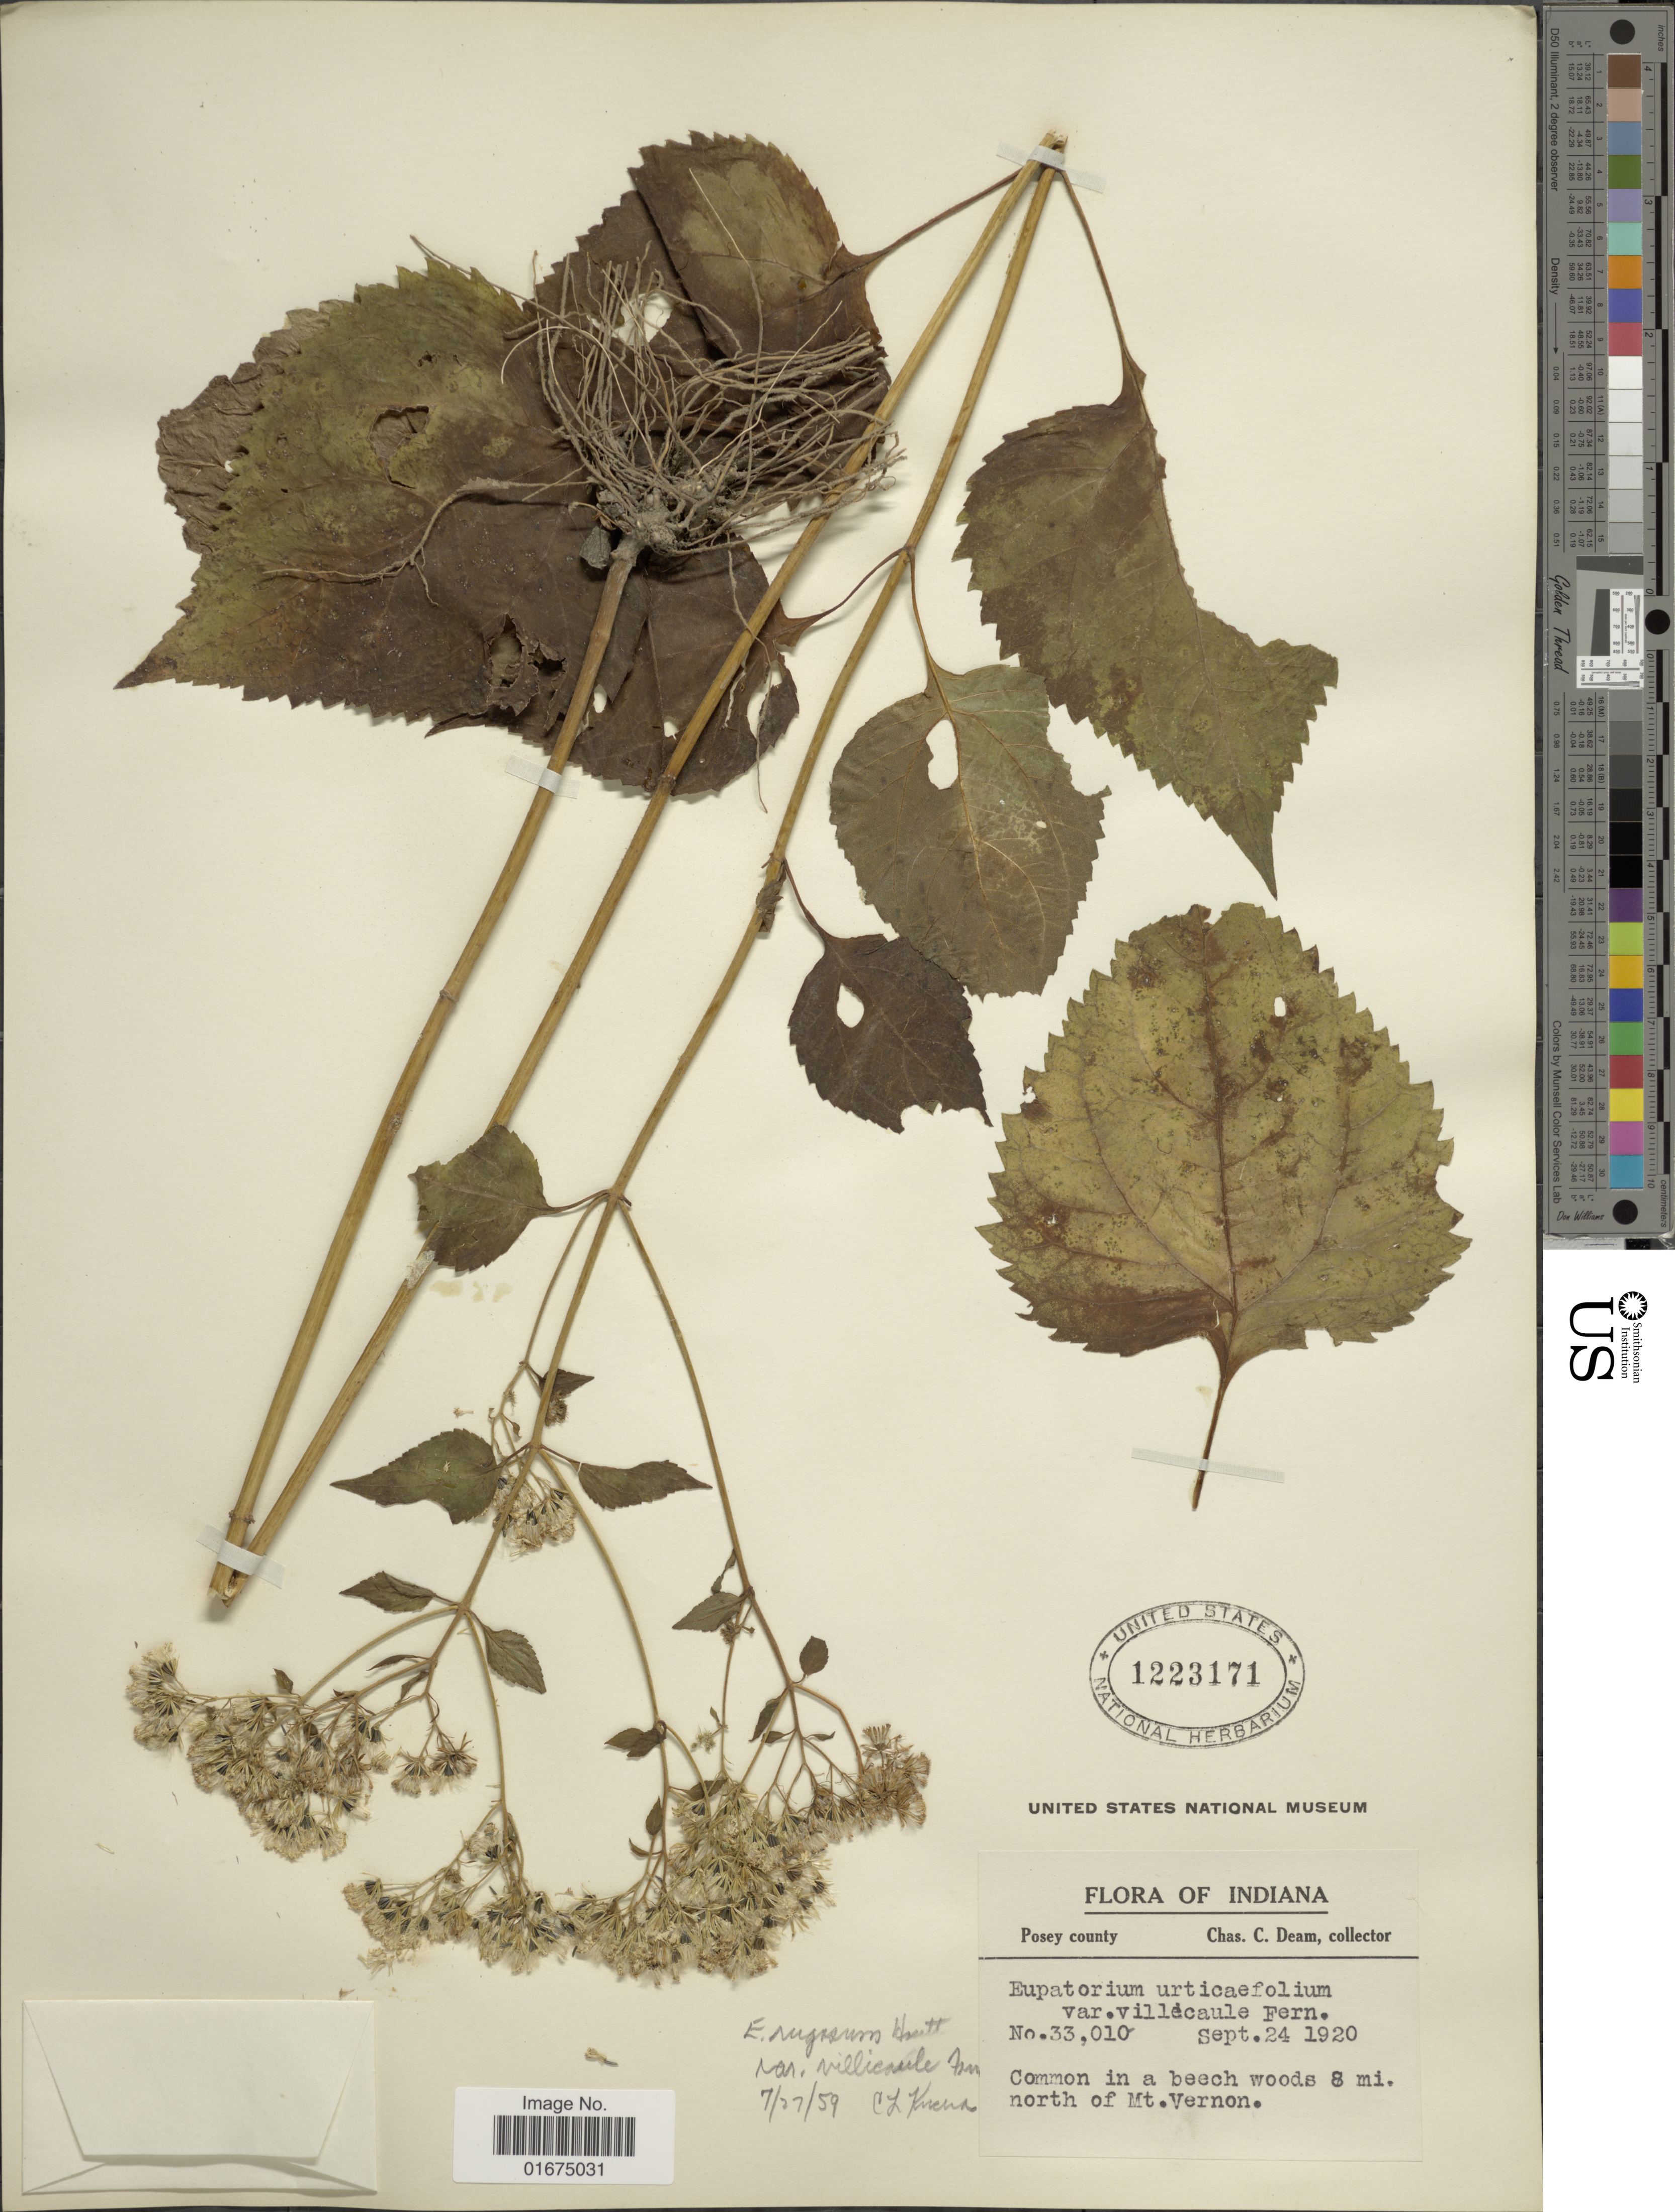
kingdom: Plantae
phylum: Tracheophyta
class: Magnoliopsida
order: Asterales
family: Asteraceae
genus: Ageratina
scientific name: Ageratina altissima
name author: (L.) R.M. King & H. Rob.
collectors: C. C. Deam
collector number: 33010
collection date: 1920-09-24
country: United States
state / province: Indiana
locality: Common in a beach woods 8 mi. north of Mt. Vernon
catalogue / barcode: US 1223171